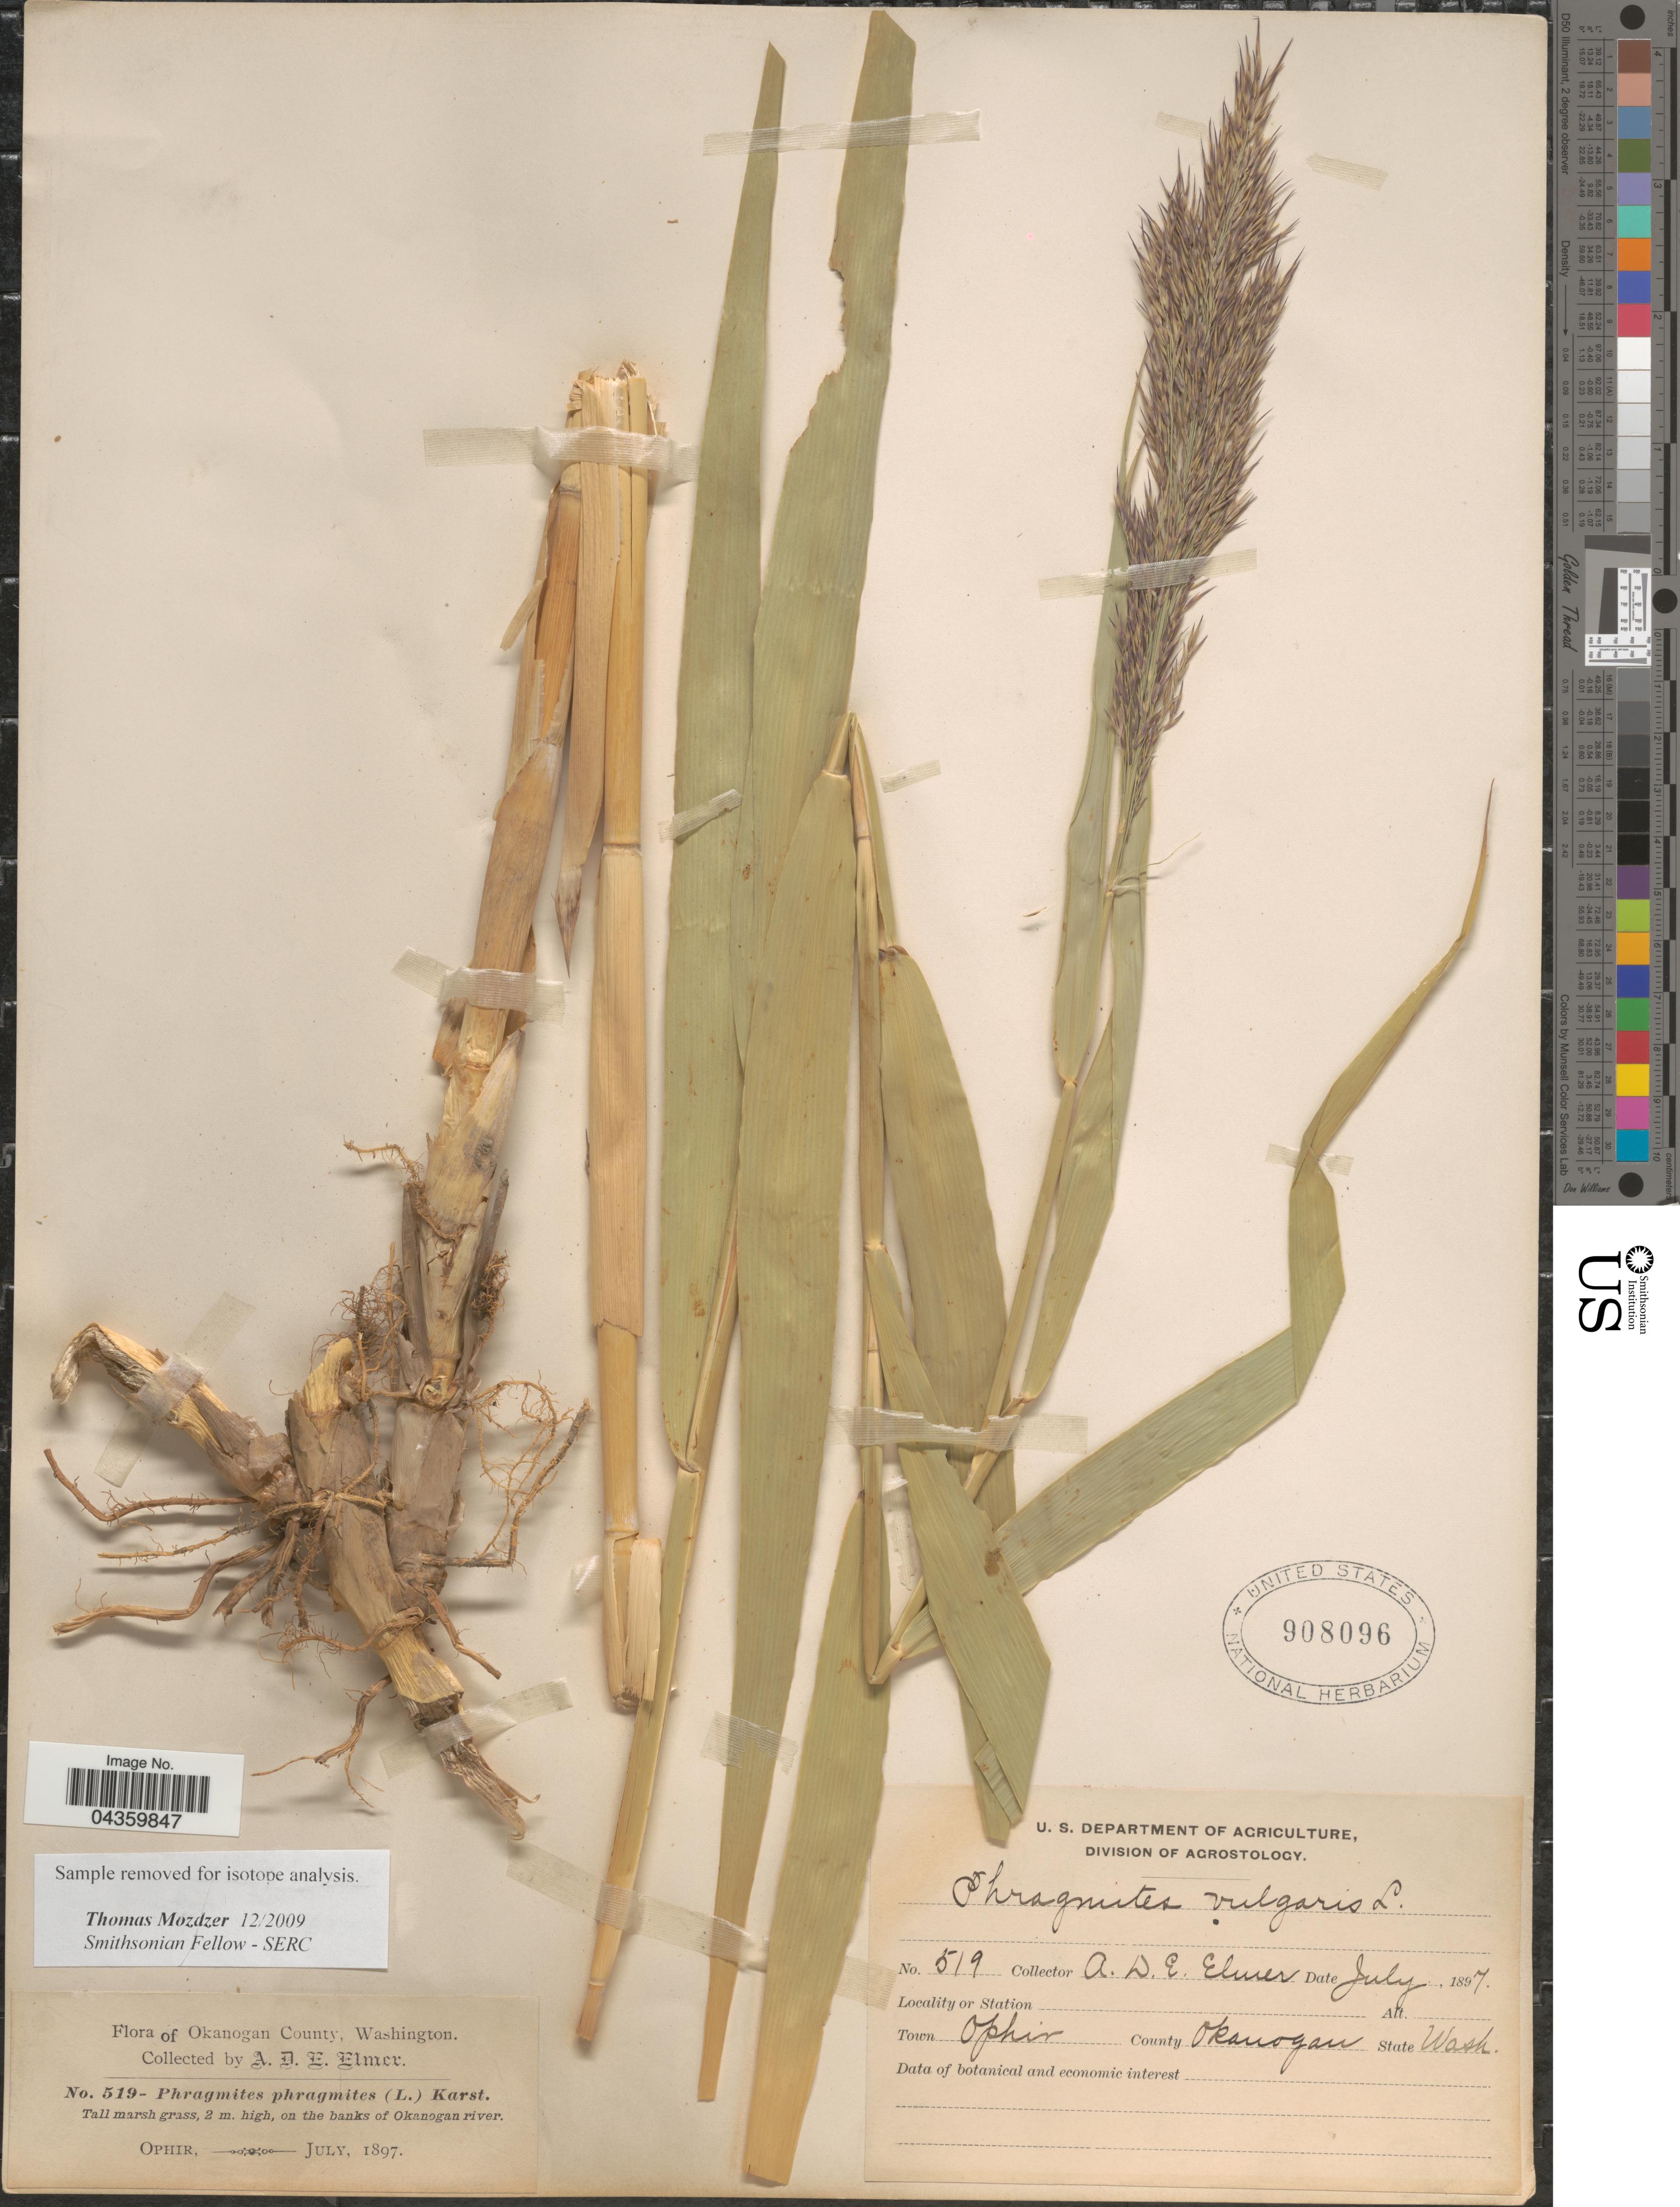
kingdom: Plantae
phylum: Tracheophyta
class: Liliopsida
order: Poales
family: Poaceae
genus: Phragmites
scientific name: Phragmites australis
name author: (Cav.) Trin. ex Steud.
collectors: A. D. E. Elmer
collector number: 519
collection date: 1897-07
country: United States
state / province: Washington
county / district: Okanogan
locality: Okanogan County. On the banks of Okanogan river. Ophir. Town Ophir.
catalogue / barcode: US 908096